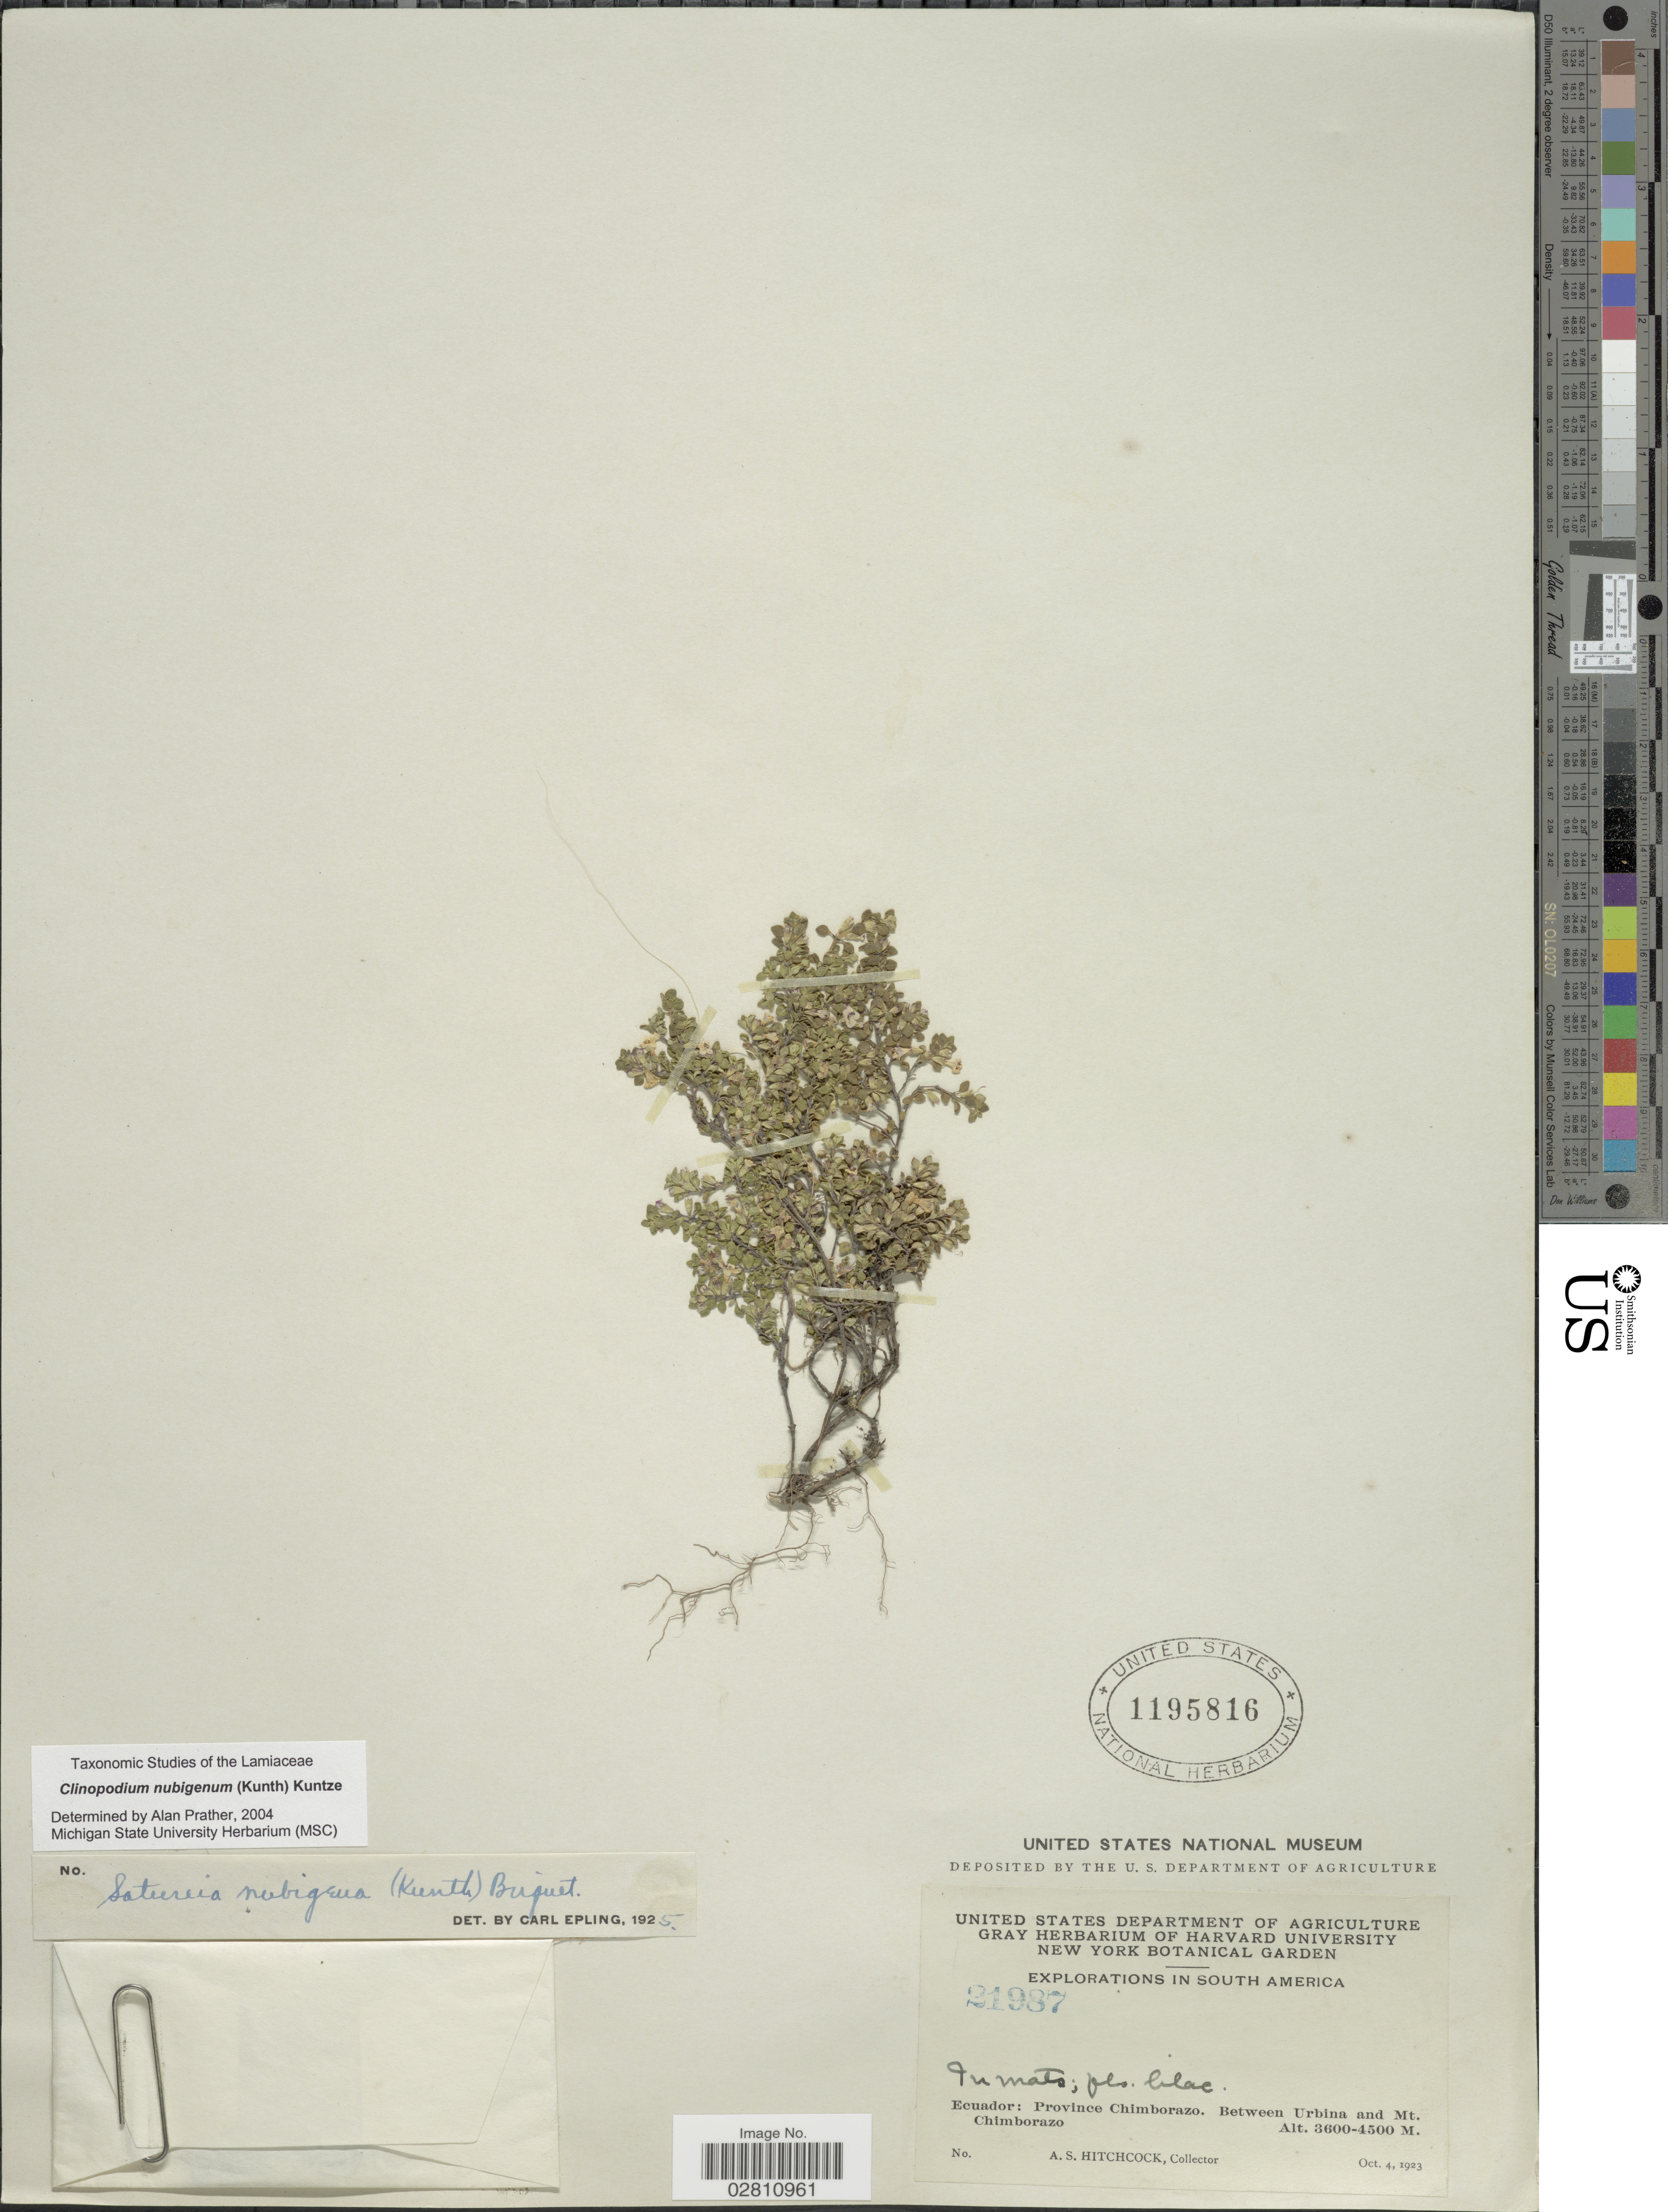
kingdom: Plantae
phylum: Tracheophyta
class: Magnoliopsida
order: Lamiales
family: Lamiaceae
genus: Clinopodium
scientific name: Clinopodium nubigenum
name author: (Kunth) Kuntze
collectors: A. S. Hitchcock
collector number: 21987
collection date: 1923-10-04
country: Ecuador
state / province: Chimborazo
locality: Province Chimborazo. Between Urbina and Mt. Chimborazo.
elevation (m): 3600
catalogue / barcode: US 1195816